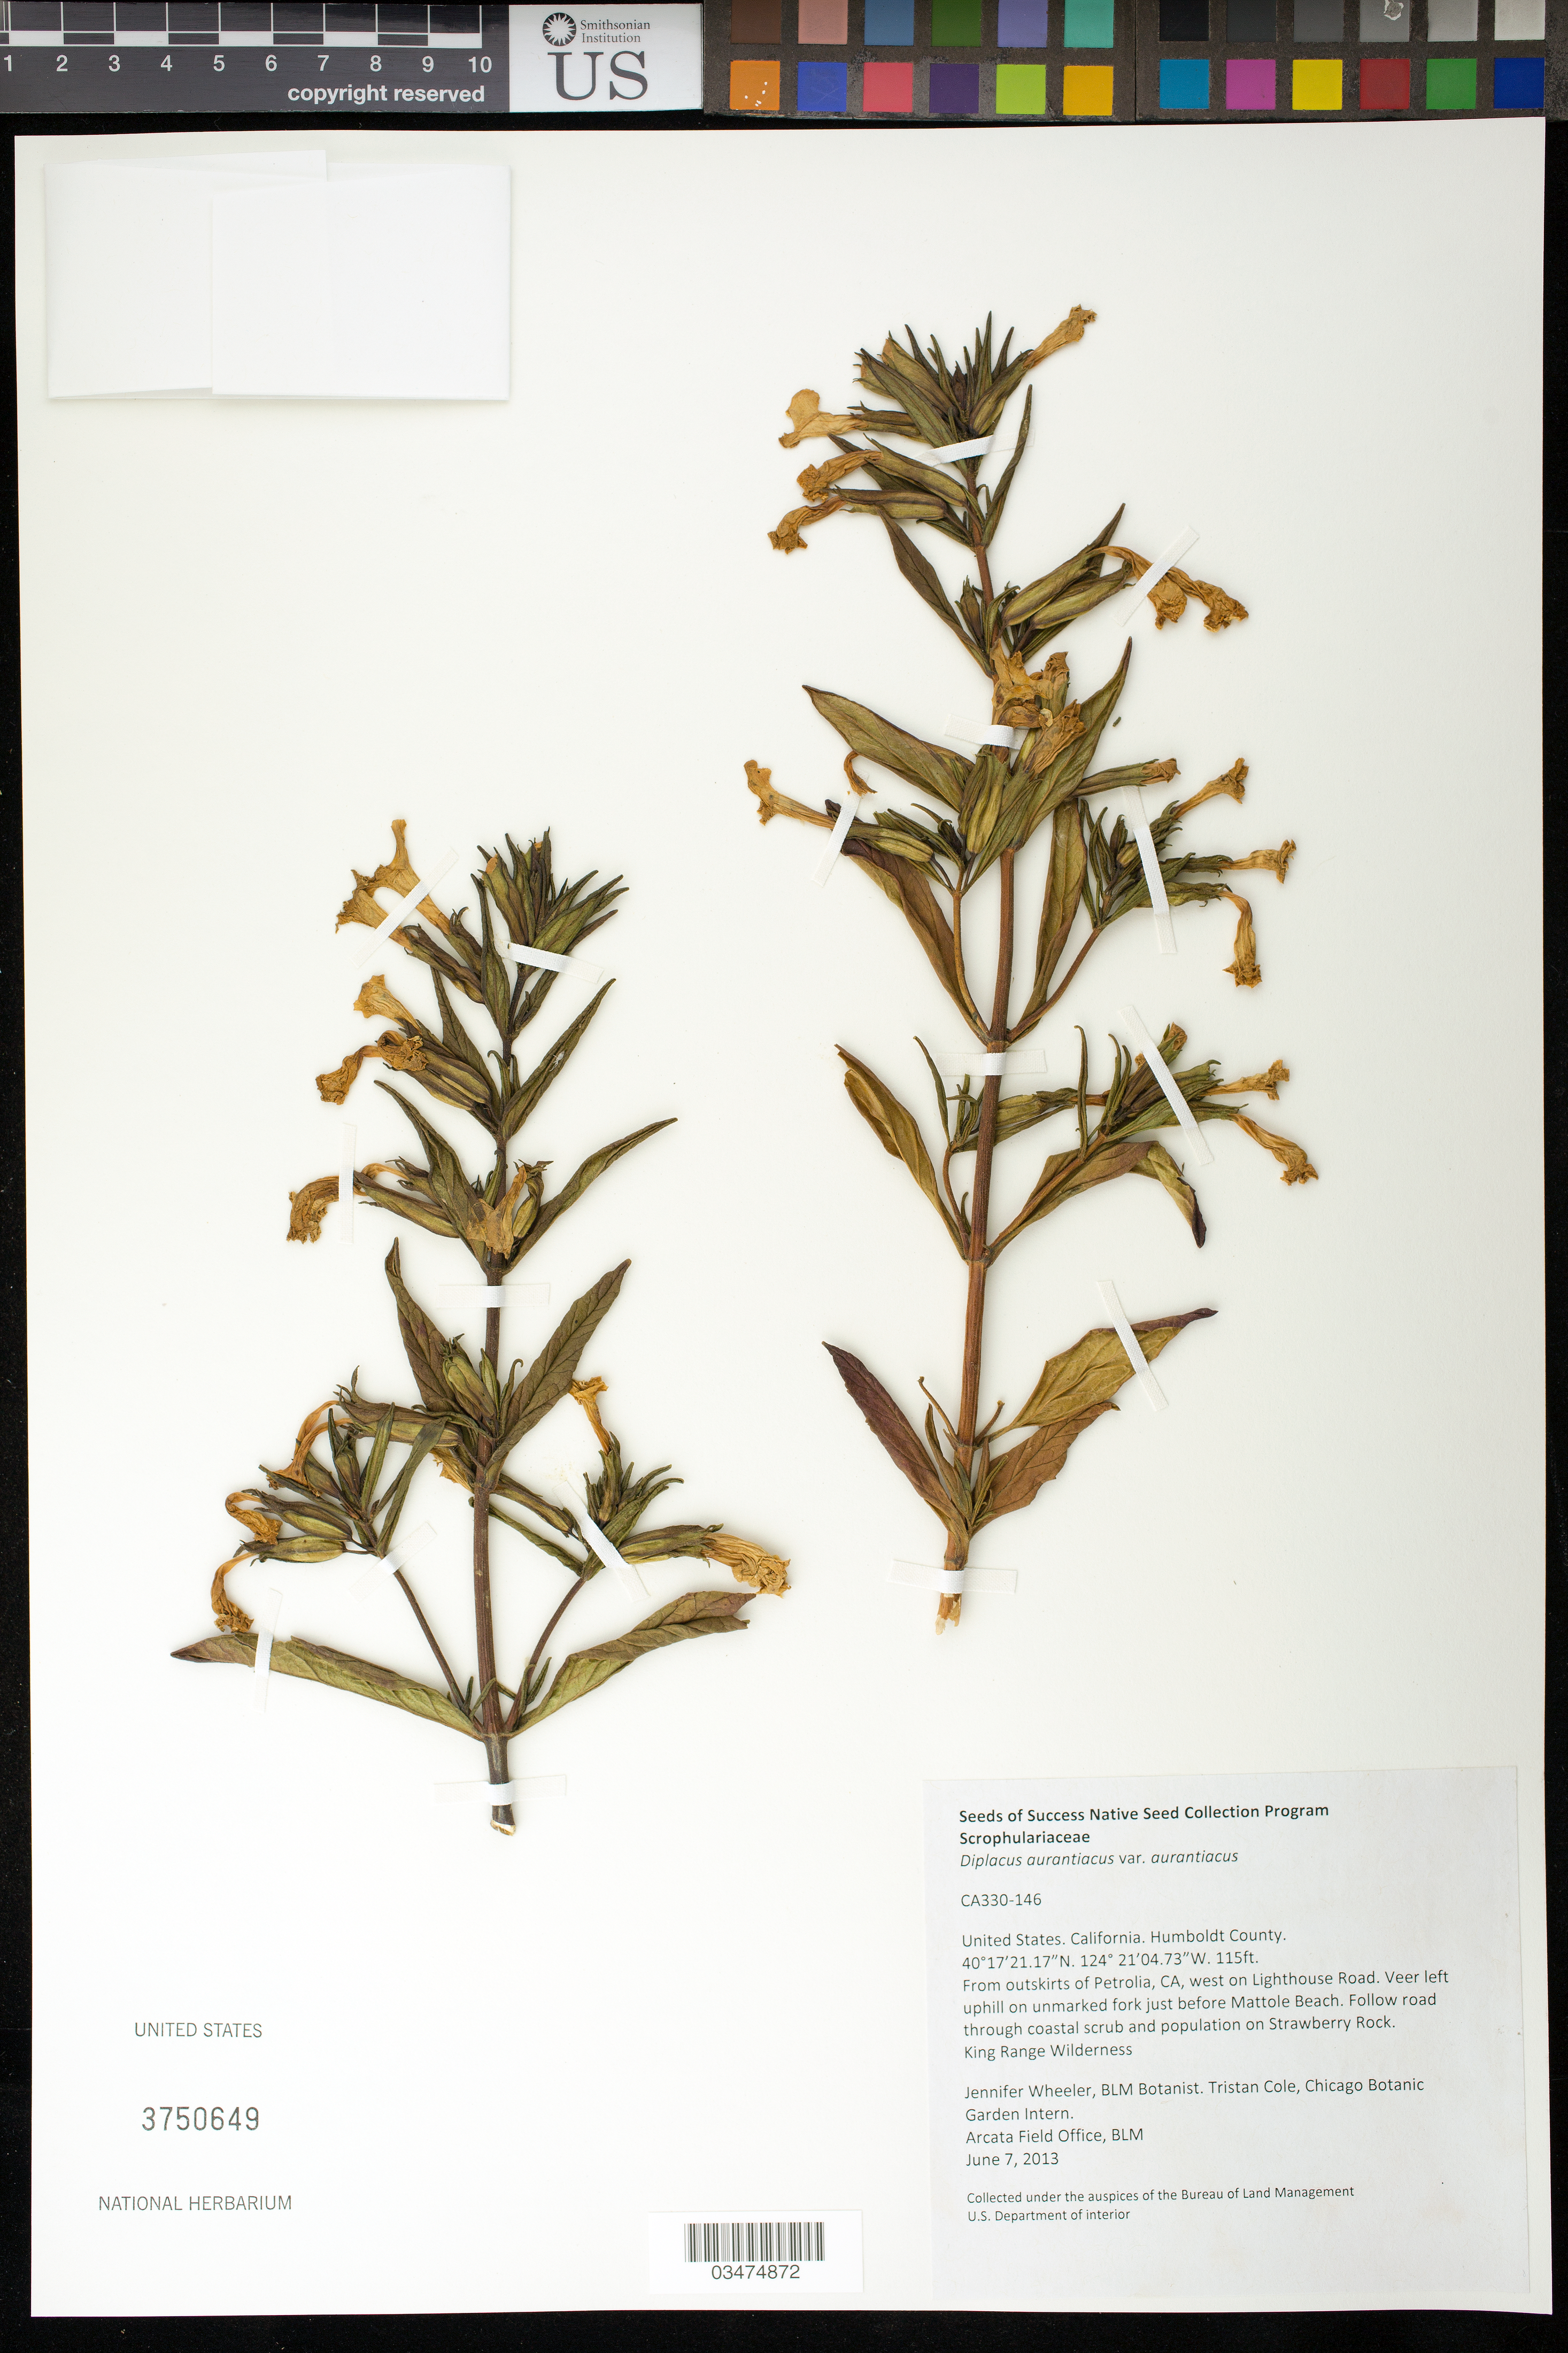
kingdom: Plantae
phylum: Tracheophyta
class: Magnoliopsida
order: Lamiales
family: Phrymaceae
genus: Diplacus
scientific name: Diplacus aurantiacus subsp. aurantiacus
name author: (Curtis) Jeps.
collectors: J. Wheeler & T. Cole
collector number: CA330-146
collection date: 2013-06-07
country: United States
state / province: California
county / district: Humboldt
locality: From outskirts of Petrolia, W on Lighthouse rd, before Mattole Beach. Strawberry Rock. King Range Wilderness.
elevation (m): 35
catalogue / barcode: US 3750649